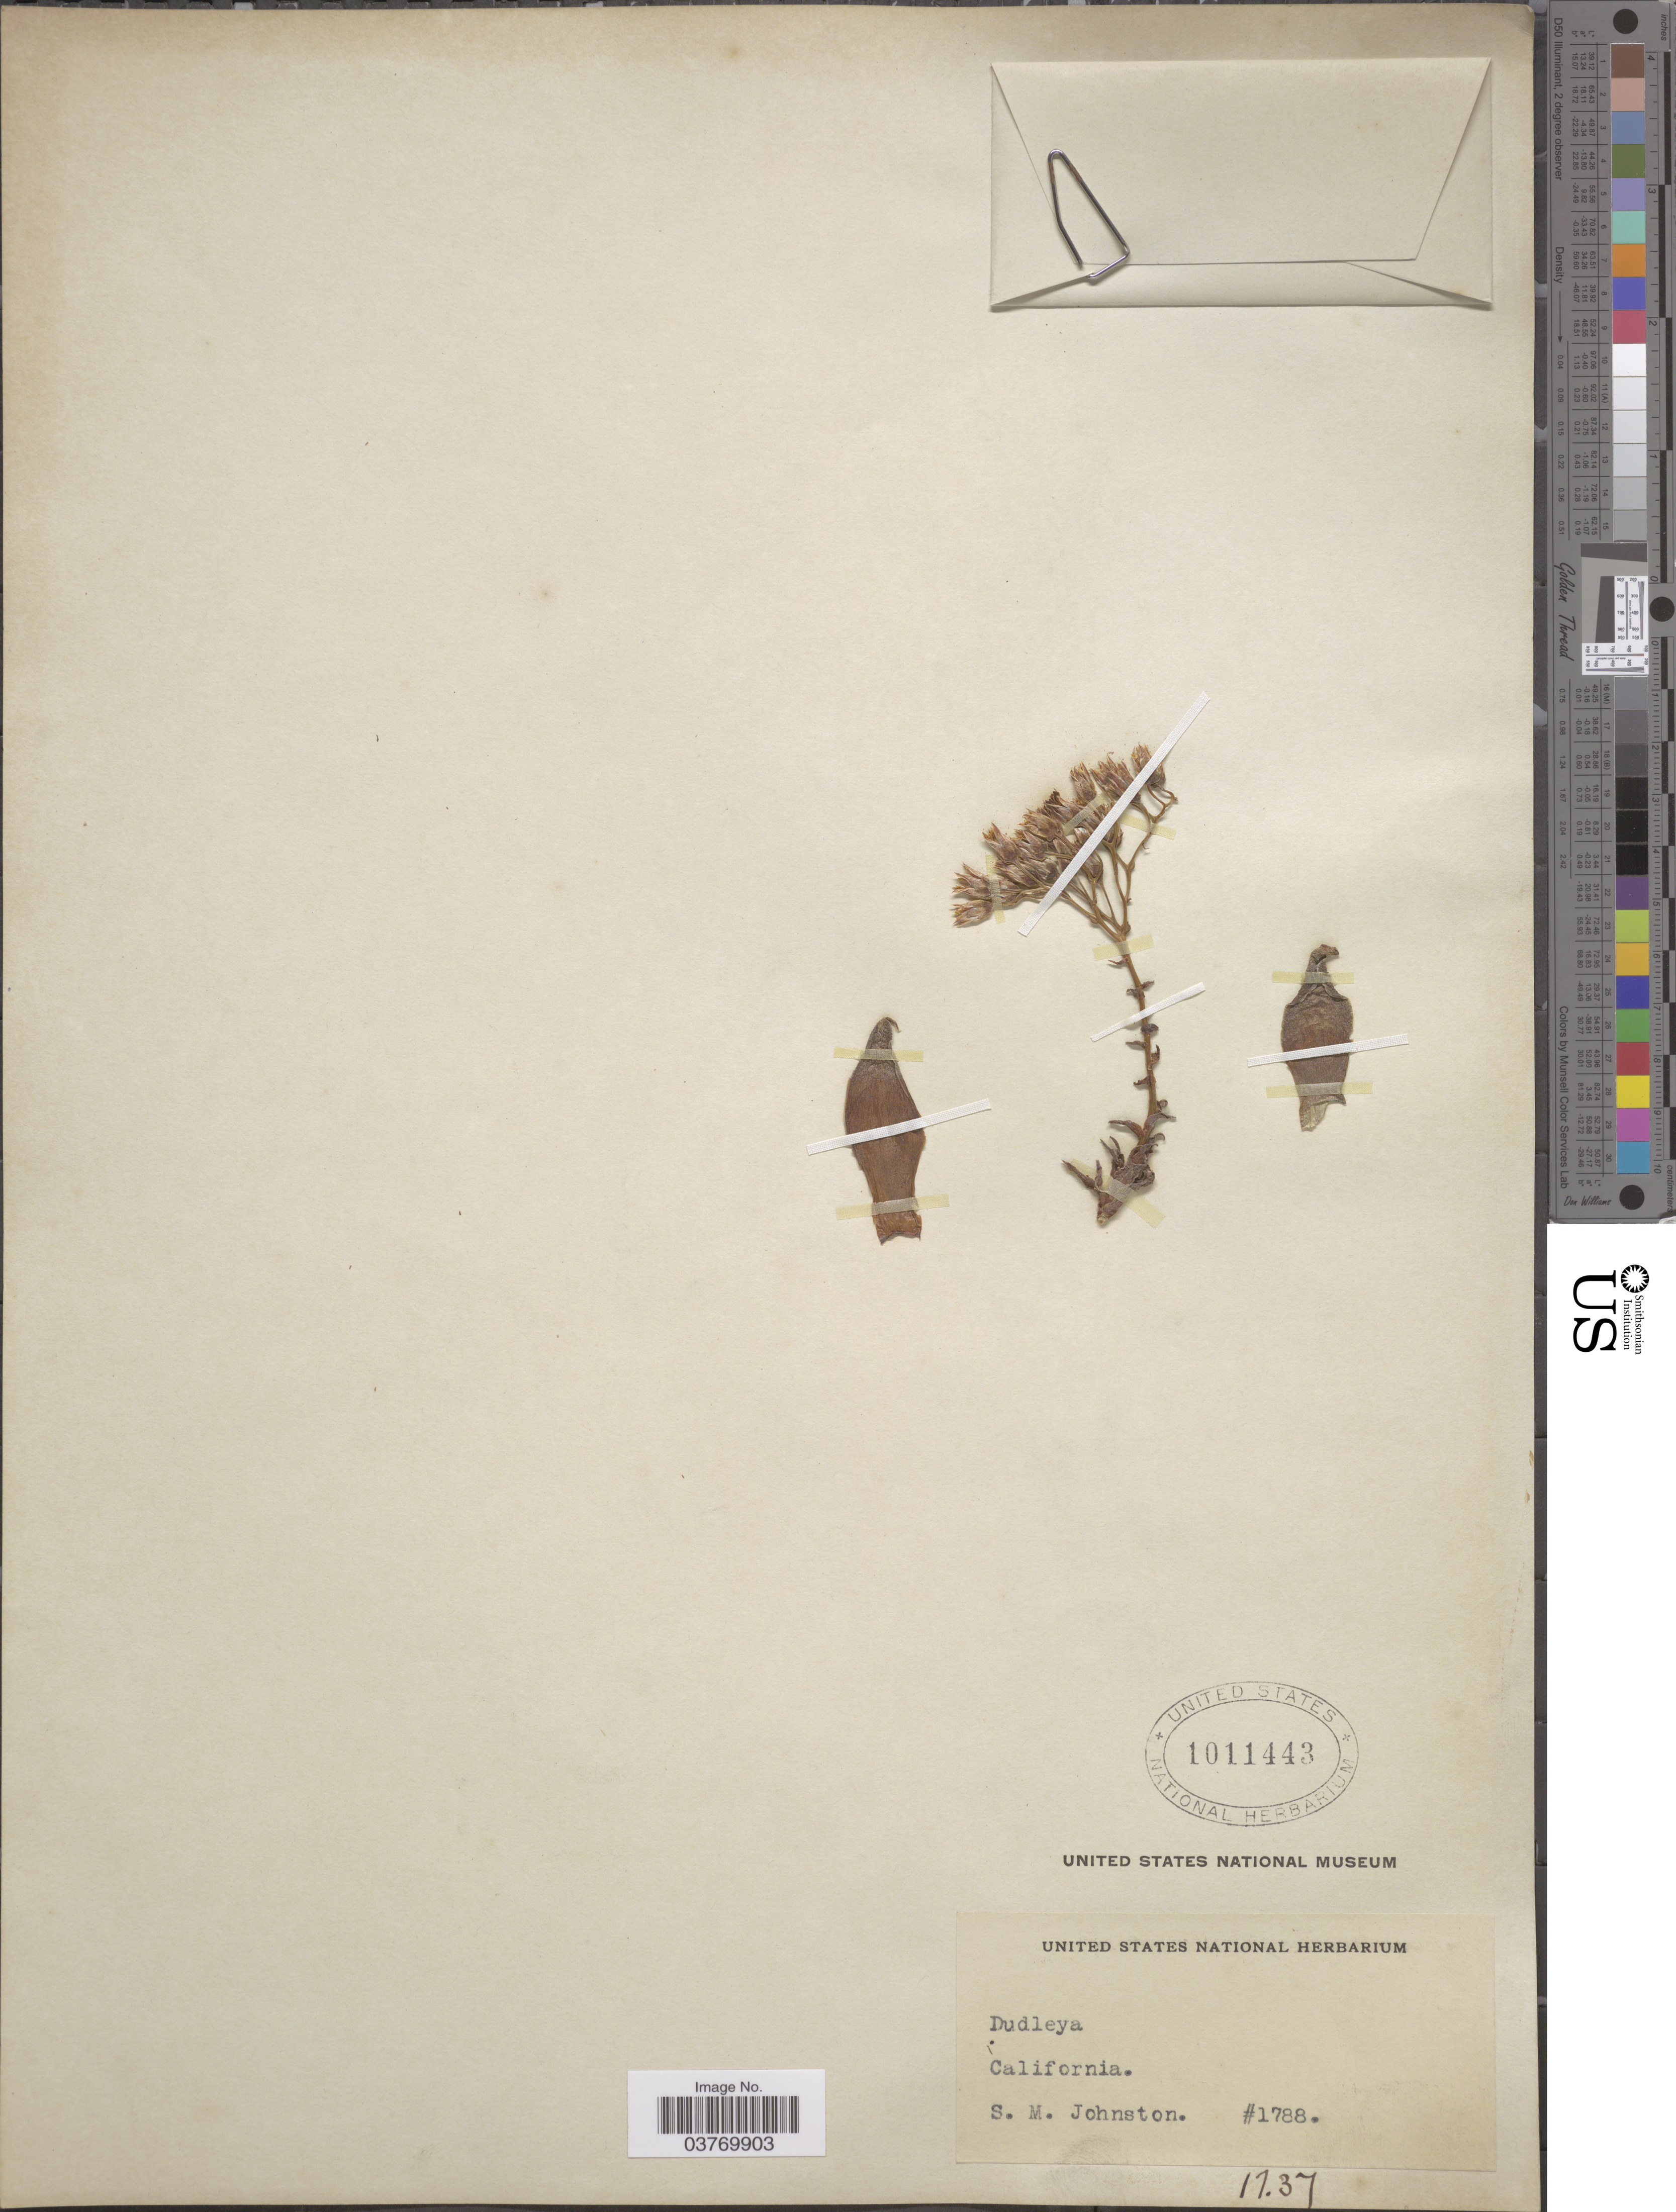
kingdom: Plantae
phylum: Tracheophyta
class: Magnoliopsida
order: Saxifragales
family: Crassulaceae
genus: Dudleya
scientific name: Dudleya sp.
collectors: S. Johnston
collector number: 1788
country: United States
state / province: California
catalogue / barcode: US 1011443